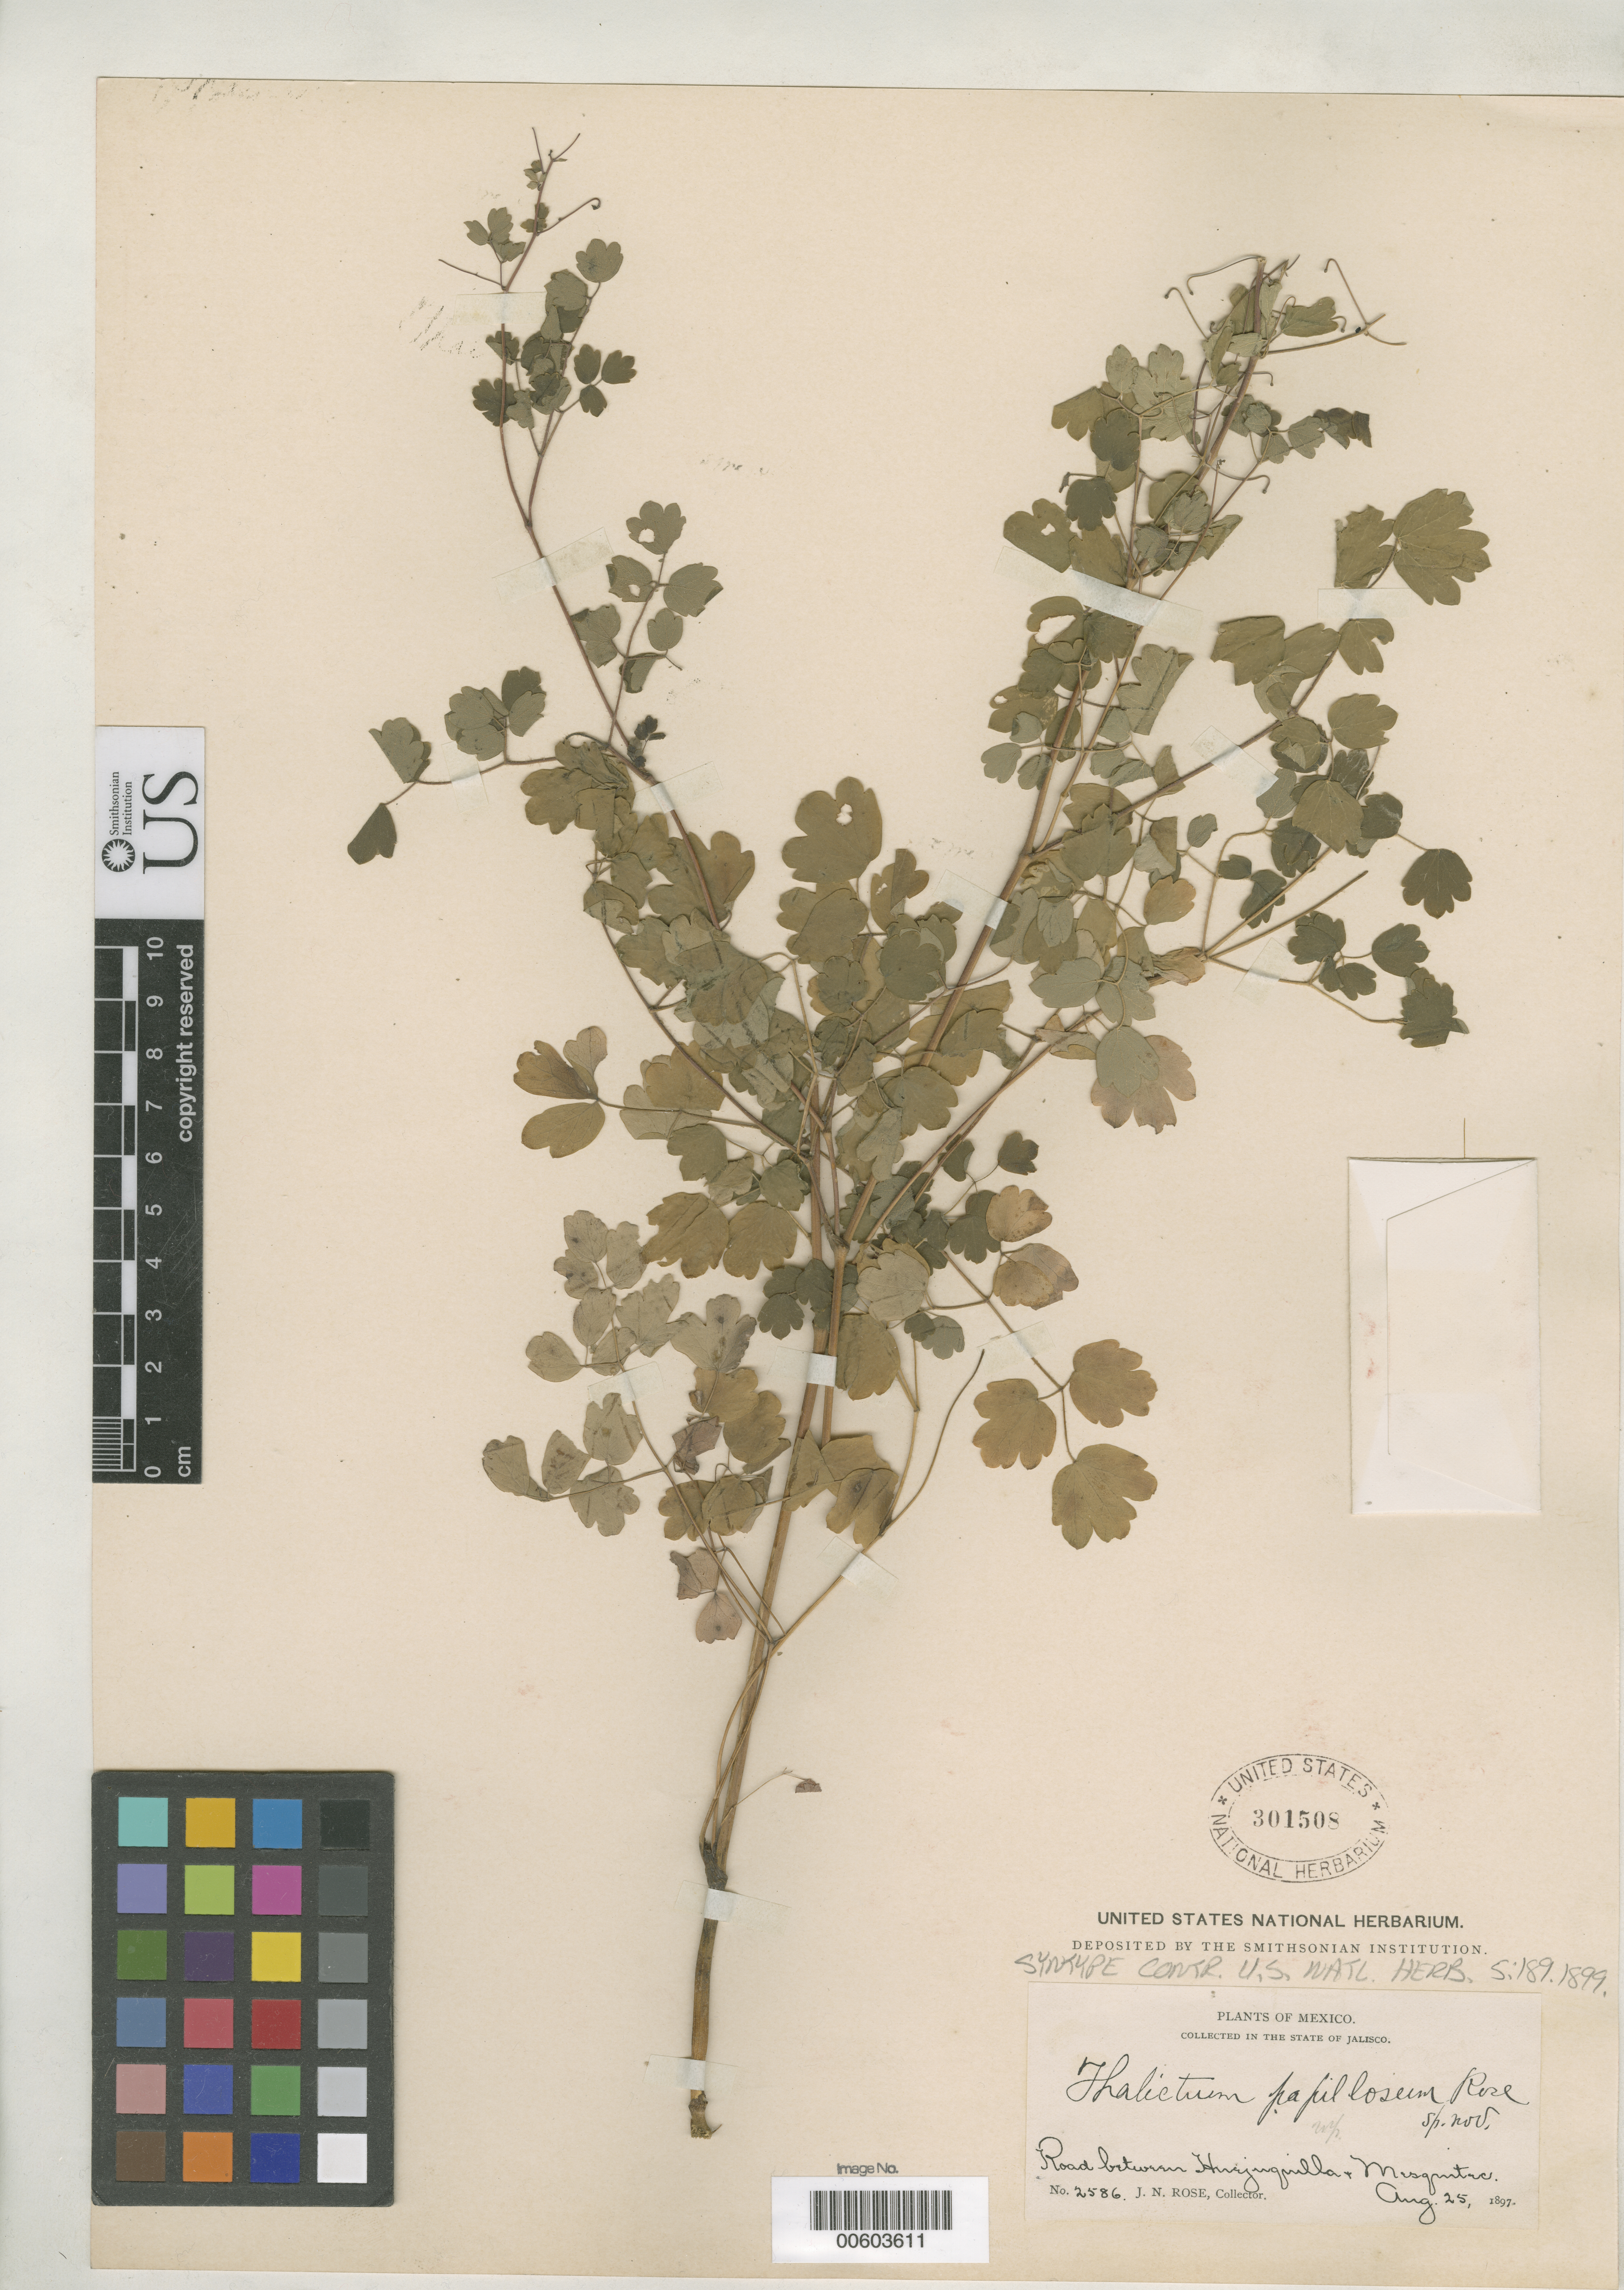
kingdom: Plantae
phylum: Tracheophyta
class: Magnoliopsida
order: Ranunculales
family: Ranunculaceae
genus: Thalictrum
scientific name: Thalictrum papillosum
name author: Rose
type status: Syntype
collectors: J. N. Rose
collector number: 2586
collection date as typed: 25 Aug 1897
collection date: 1897-08-25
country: Mexico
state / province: Jalisco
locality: Road between Huejuquilla & Mesquitec.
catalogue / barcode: US 301508